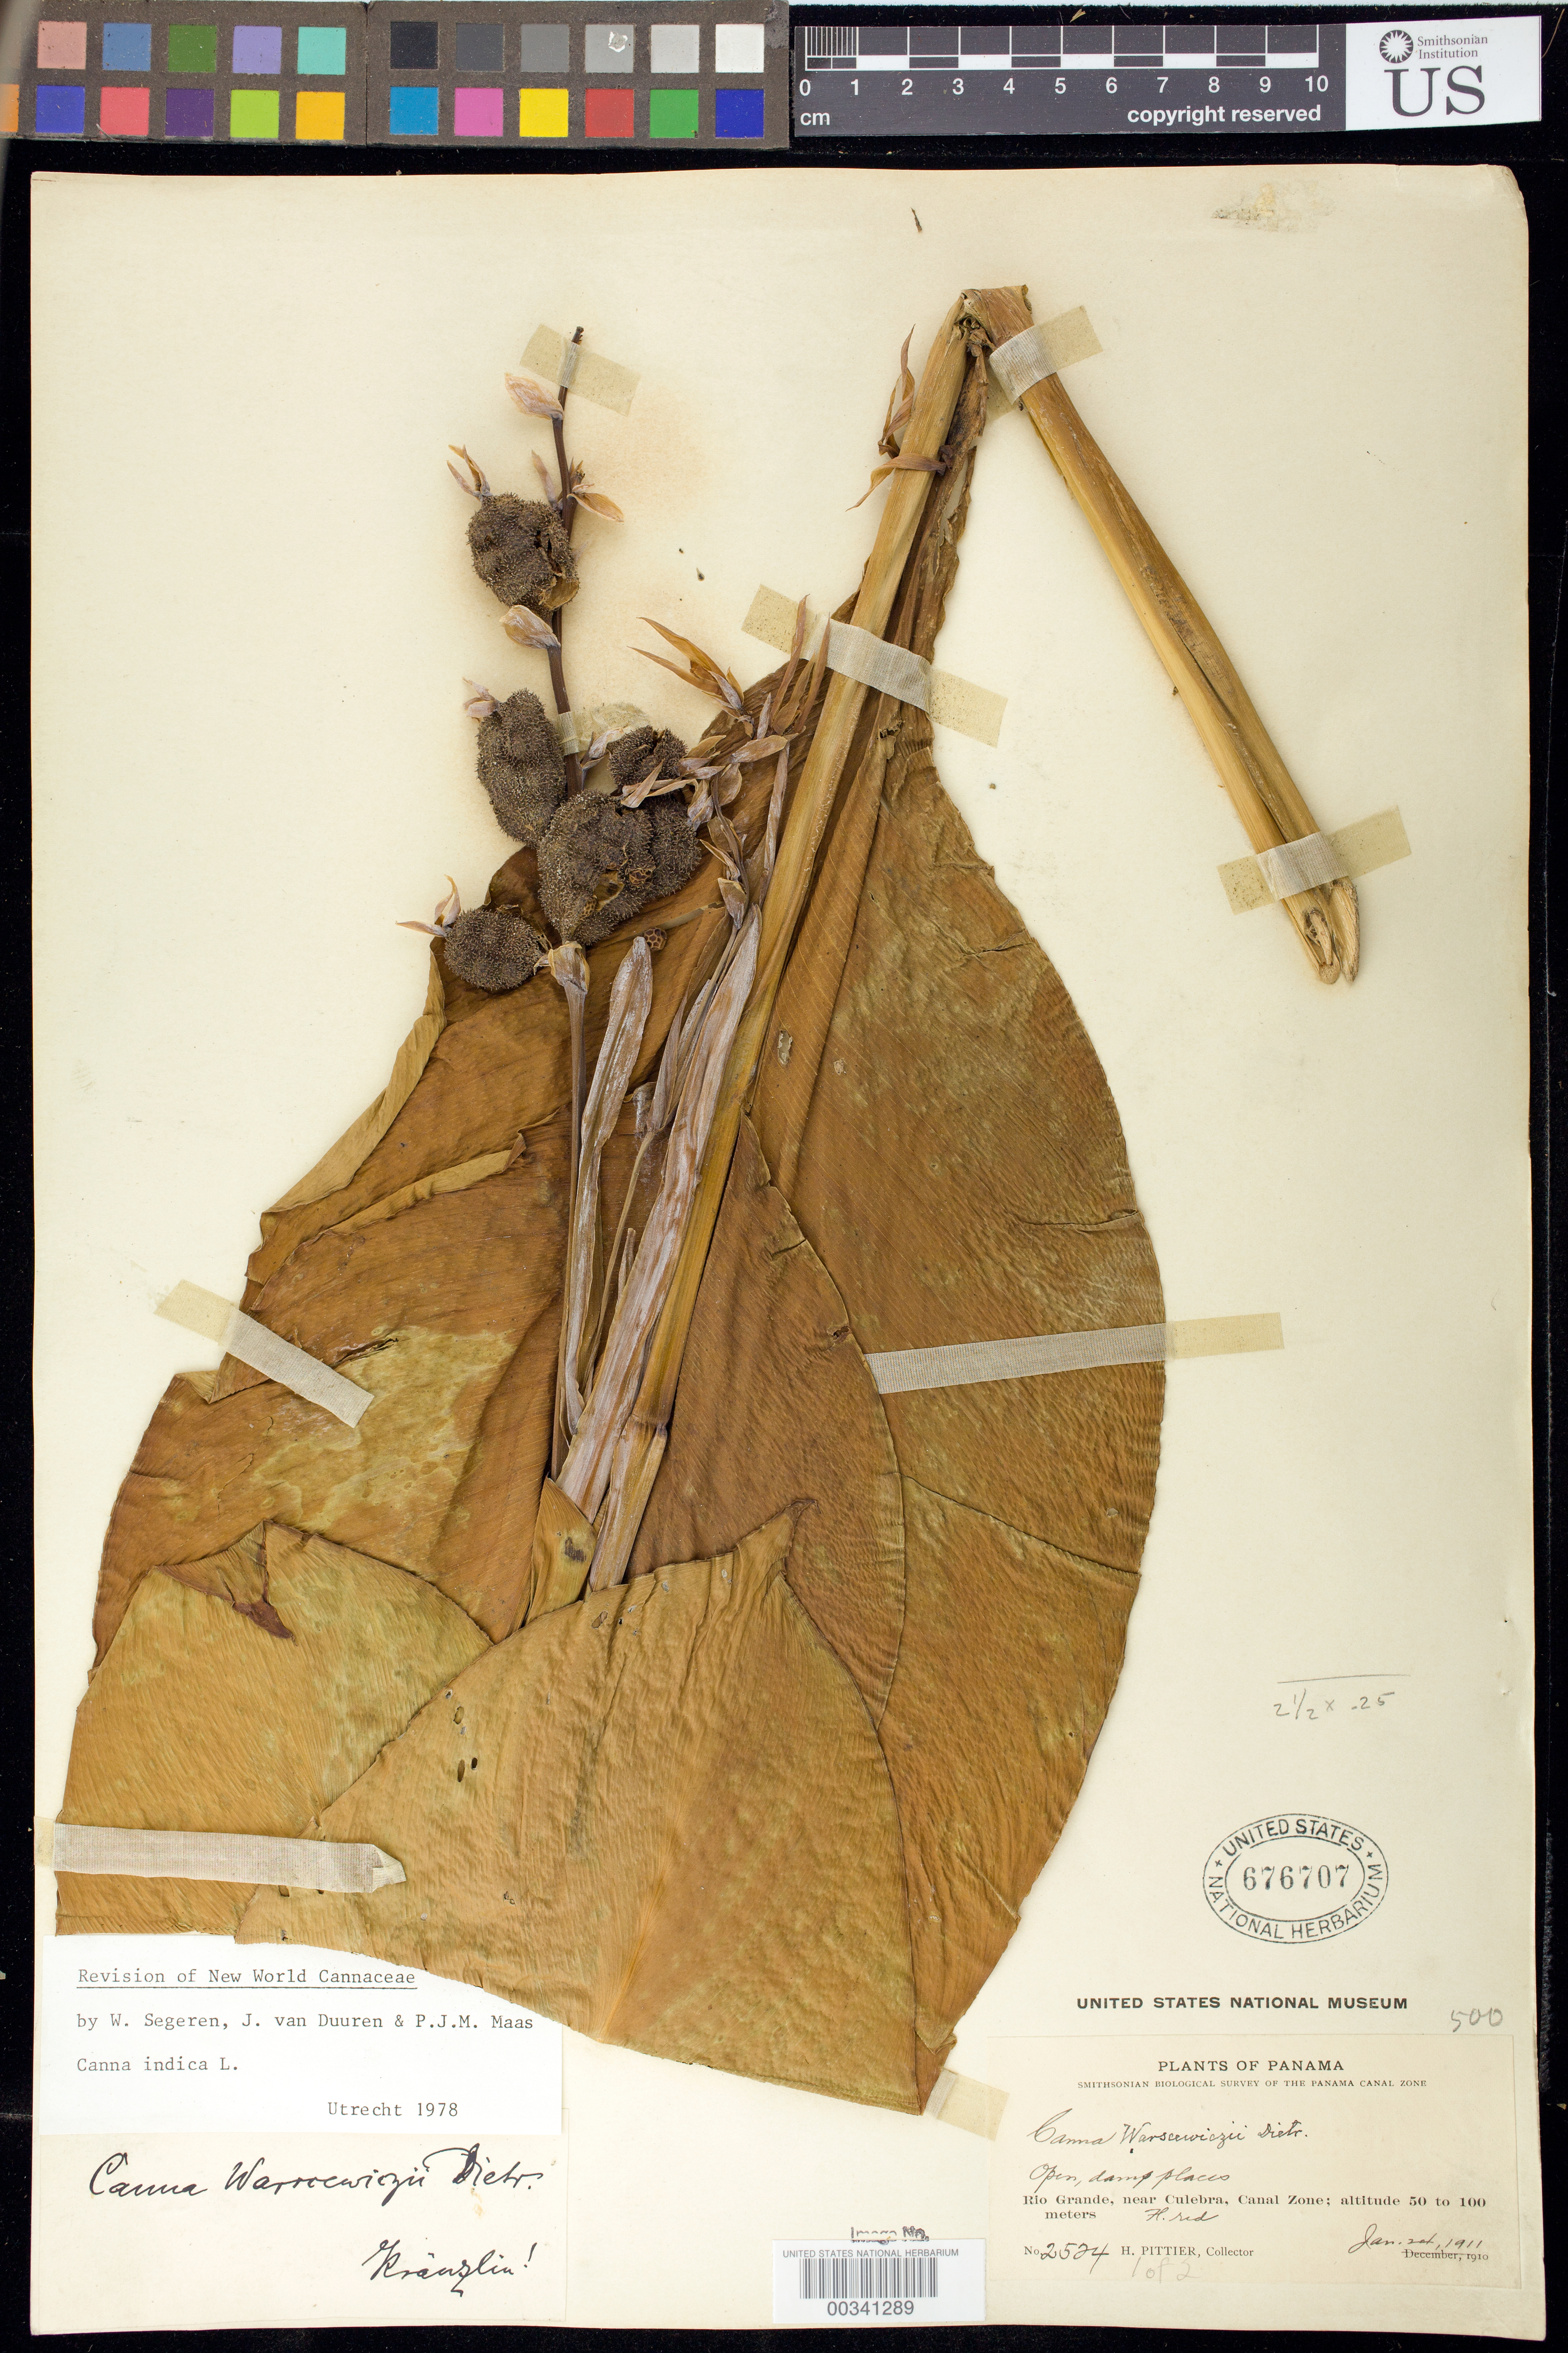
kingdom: Plantae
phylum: Tracheophyta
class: Liliopsida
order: Zingiberales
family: Cannaceae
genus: Canna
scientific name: Canna indica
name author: L.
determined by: Segeren, W.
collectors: H. F. Pittier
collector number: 2524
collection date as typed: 24 Jan 1911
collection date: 1911-01-24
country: Panama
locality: Rio Grande, near Culebra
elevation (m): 50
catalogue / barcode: US 676707